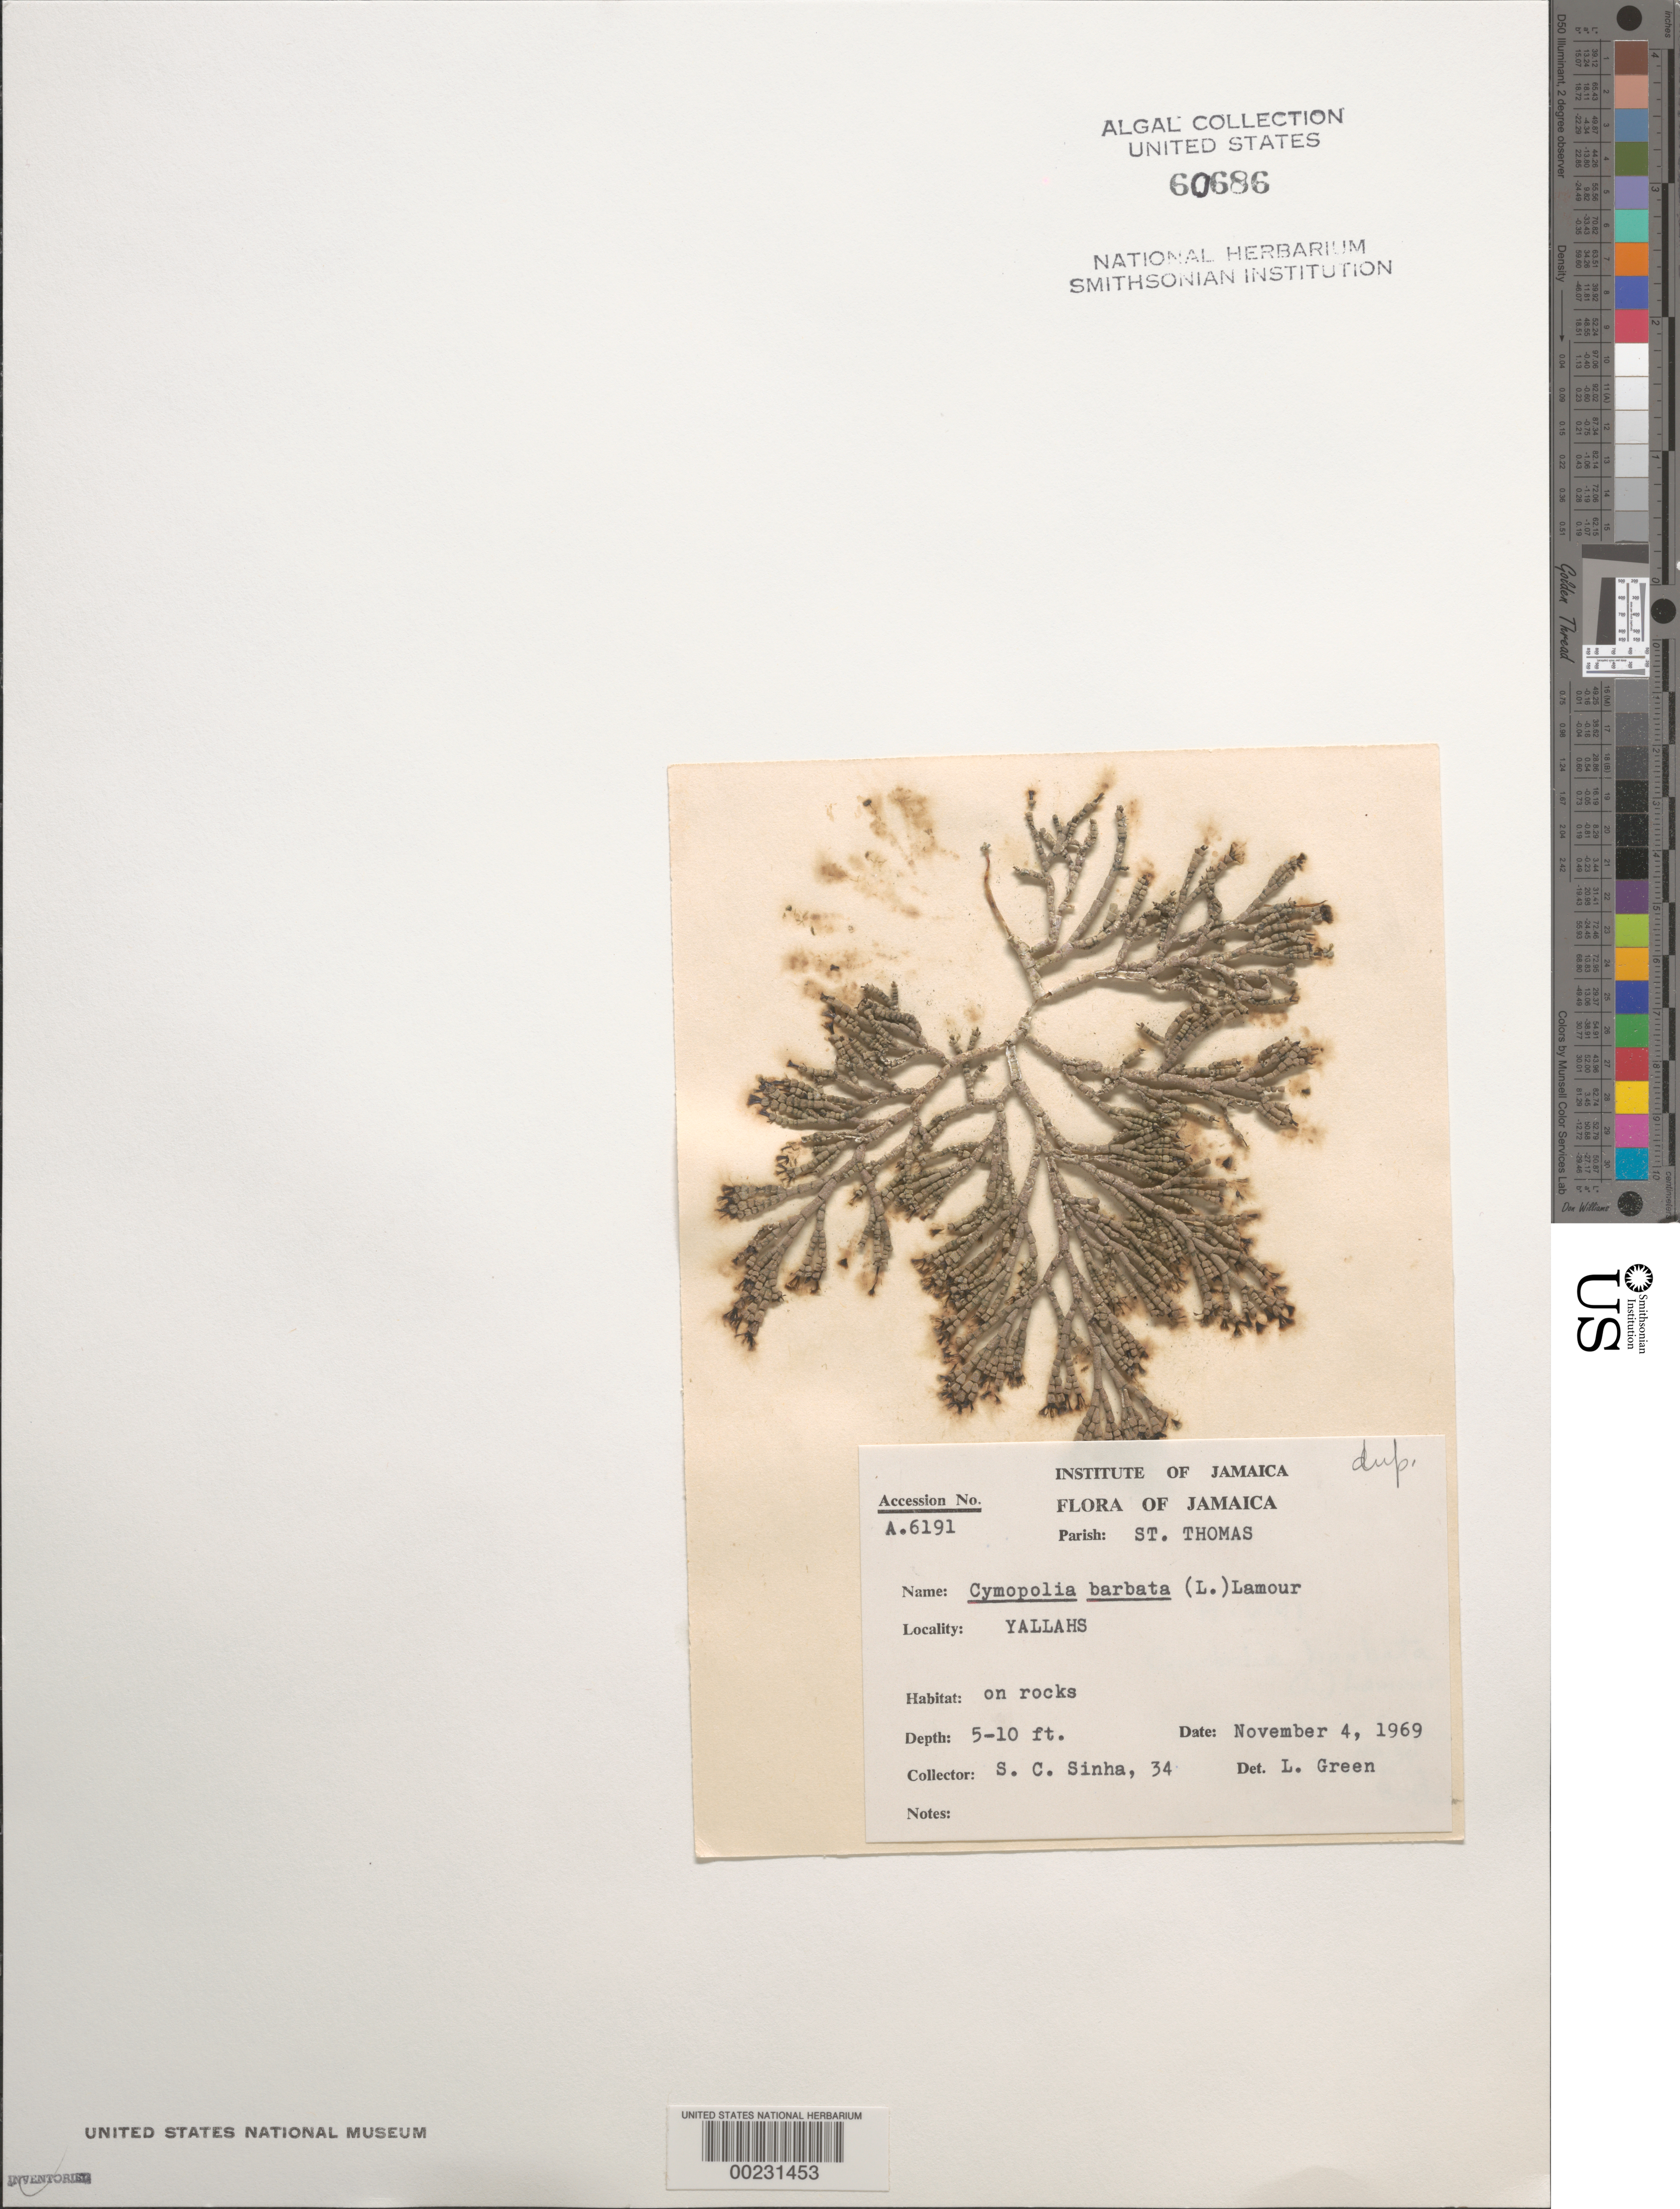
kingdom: Plantae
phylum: Chlorophyta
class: Ulvophyceae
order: Dasycladales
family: Dasycladaceae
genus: Cymopolia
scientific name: Cymopolia barbata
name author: (L.) J.V.Lamouroux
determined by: Green, L.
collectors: S. Sinha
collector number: Sinha 34 & A.6191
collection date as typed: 04 Nov 1969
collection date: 1969-11-04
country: Jamaica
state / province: Saint Thomas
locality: Yallahs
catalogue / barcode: US 60686